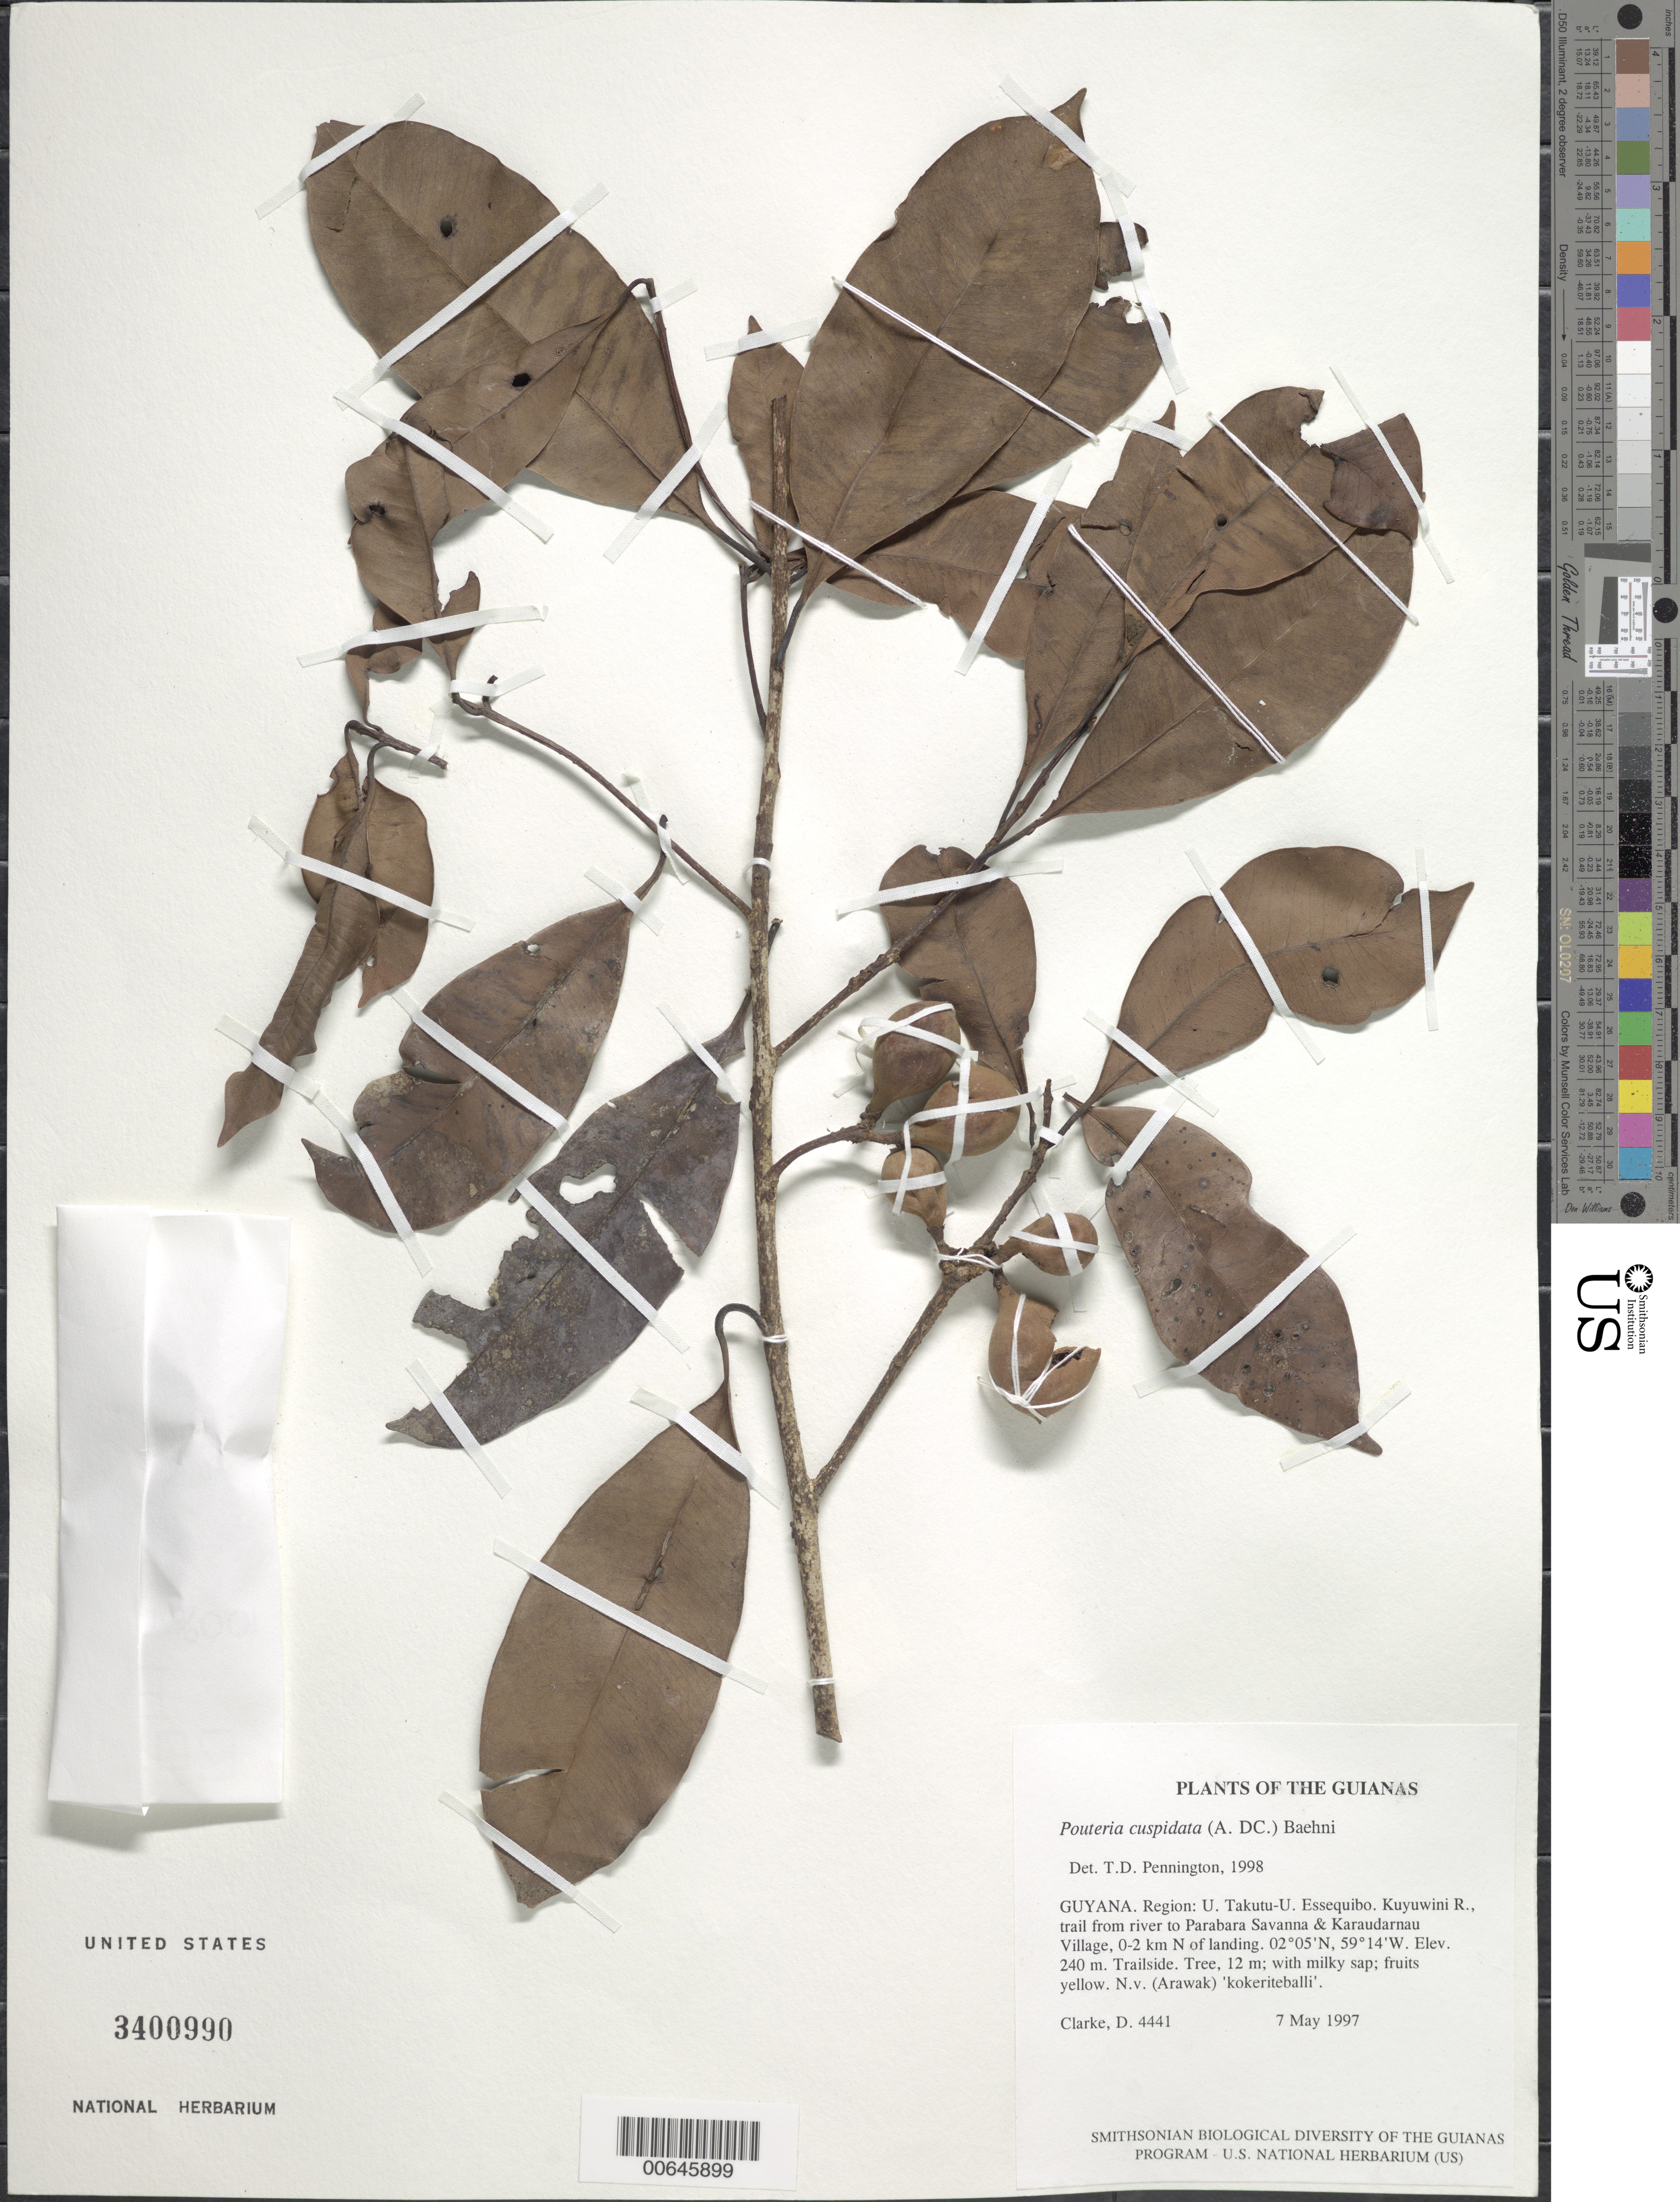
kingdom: Plantae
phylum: Tracheophyta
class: Magnoliopsida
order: Ericales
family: Sapotaceae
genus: Pouteria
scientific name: Pouteria cuspidata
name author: (A. DC.) Baehni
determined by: Pennington, T. D., (K)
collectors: H. D. Clarke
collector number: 4441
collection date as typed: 7 May 1997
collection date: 1997-05-07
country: Guyana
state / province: U. Takutu-U. Essequibo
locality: Kuyuwini R., trail from river to Parabara Savanna & Karaudarnau Village, 0-2 km N of landing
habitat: Trailside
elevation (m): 240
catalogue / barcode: US 3400990